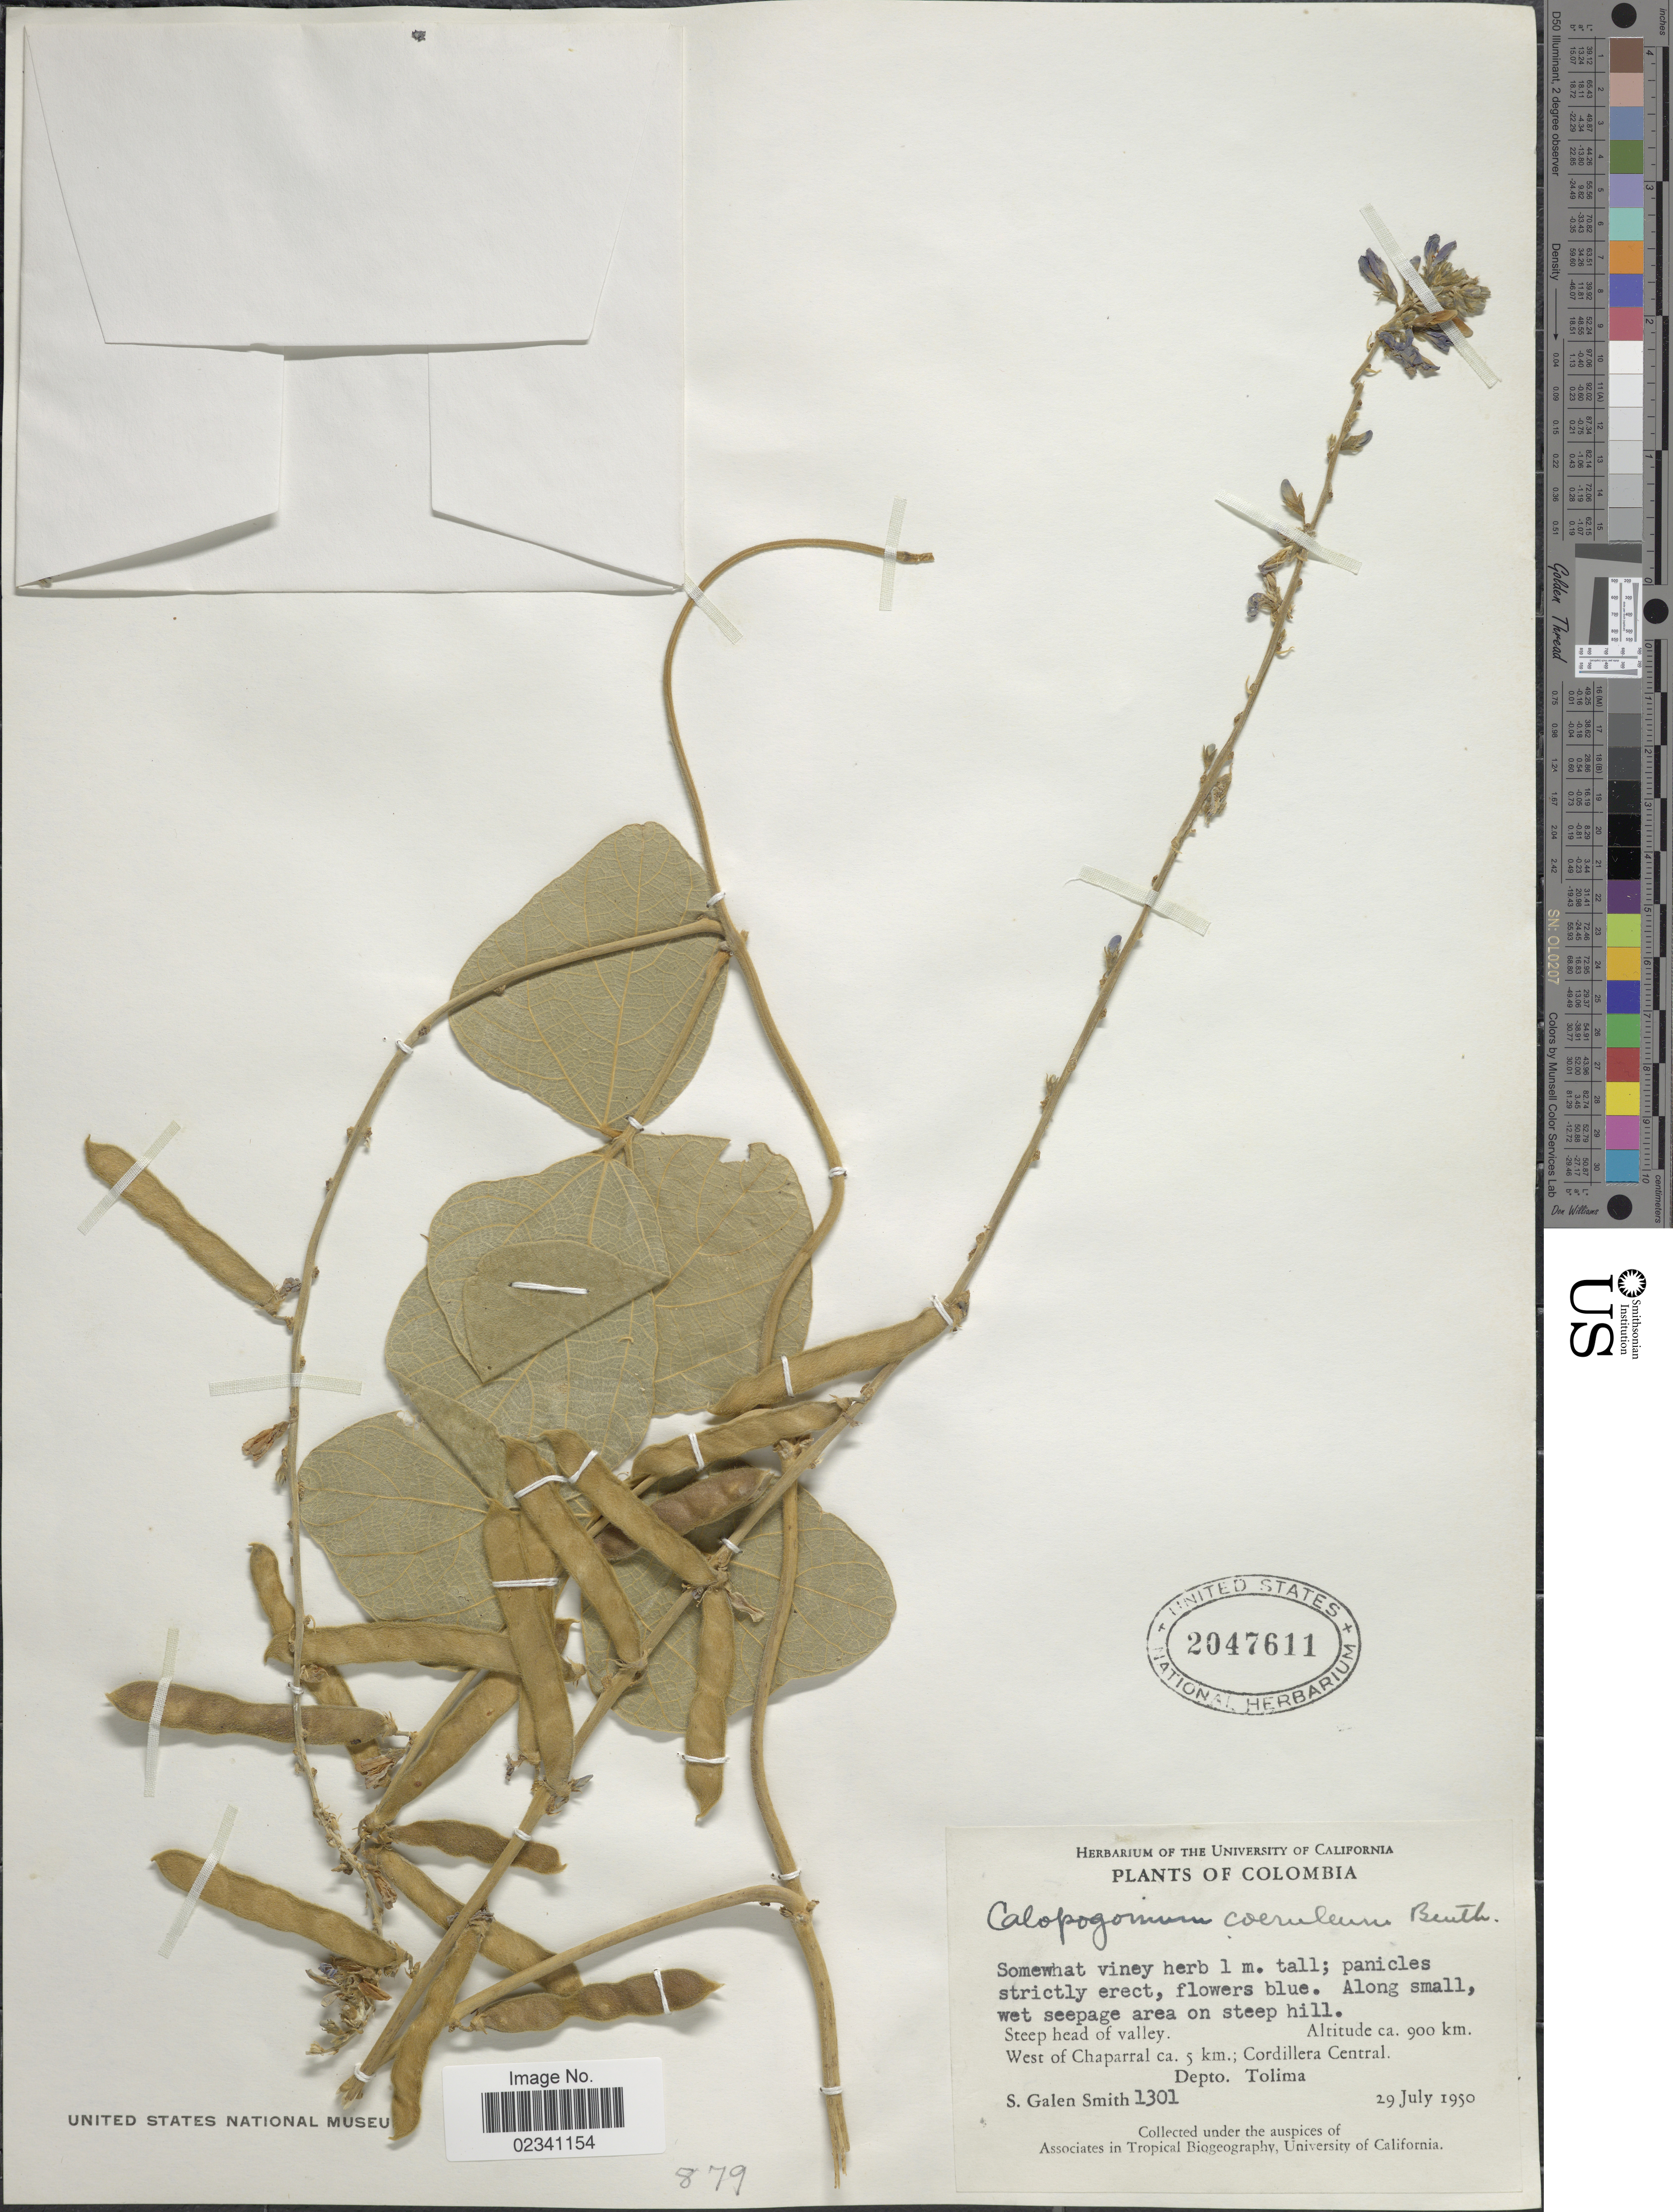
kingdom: Plantae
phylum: Tracheophyta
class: Magnoliopsida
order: Fabales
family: Fabaceae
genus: Calopogonium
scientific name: Calopogonium caeruleum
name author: (Benth.) C. Wright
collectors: S. G. Smith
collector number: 1301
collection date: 1950-07-29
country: Colombia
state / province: Tolima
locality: Steep head of valley, West of Chaparral ca. 5 km.; Cordillera Central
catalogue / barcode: US 2047611